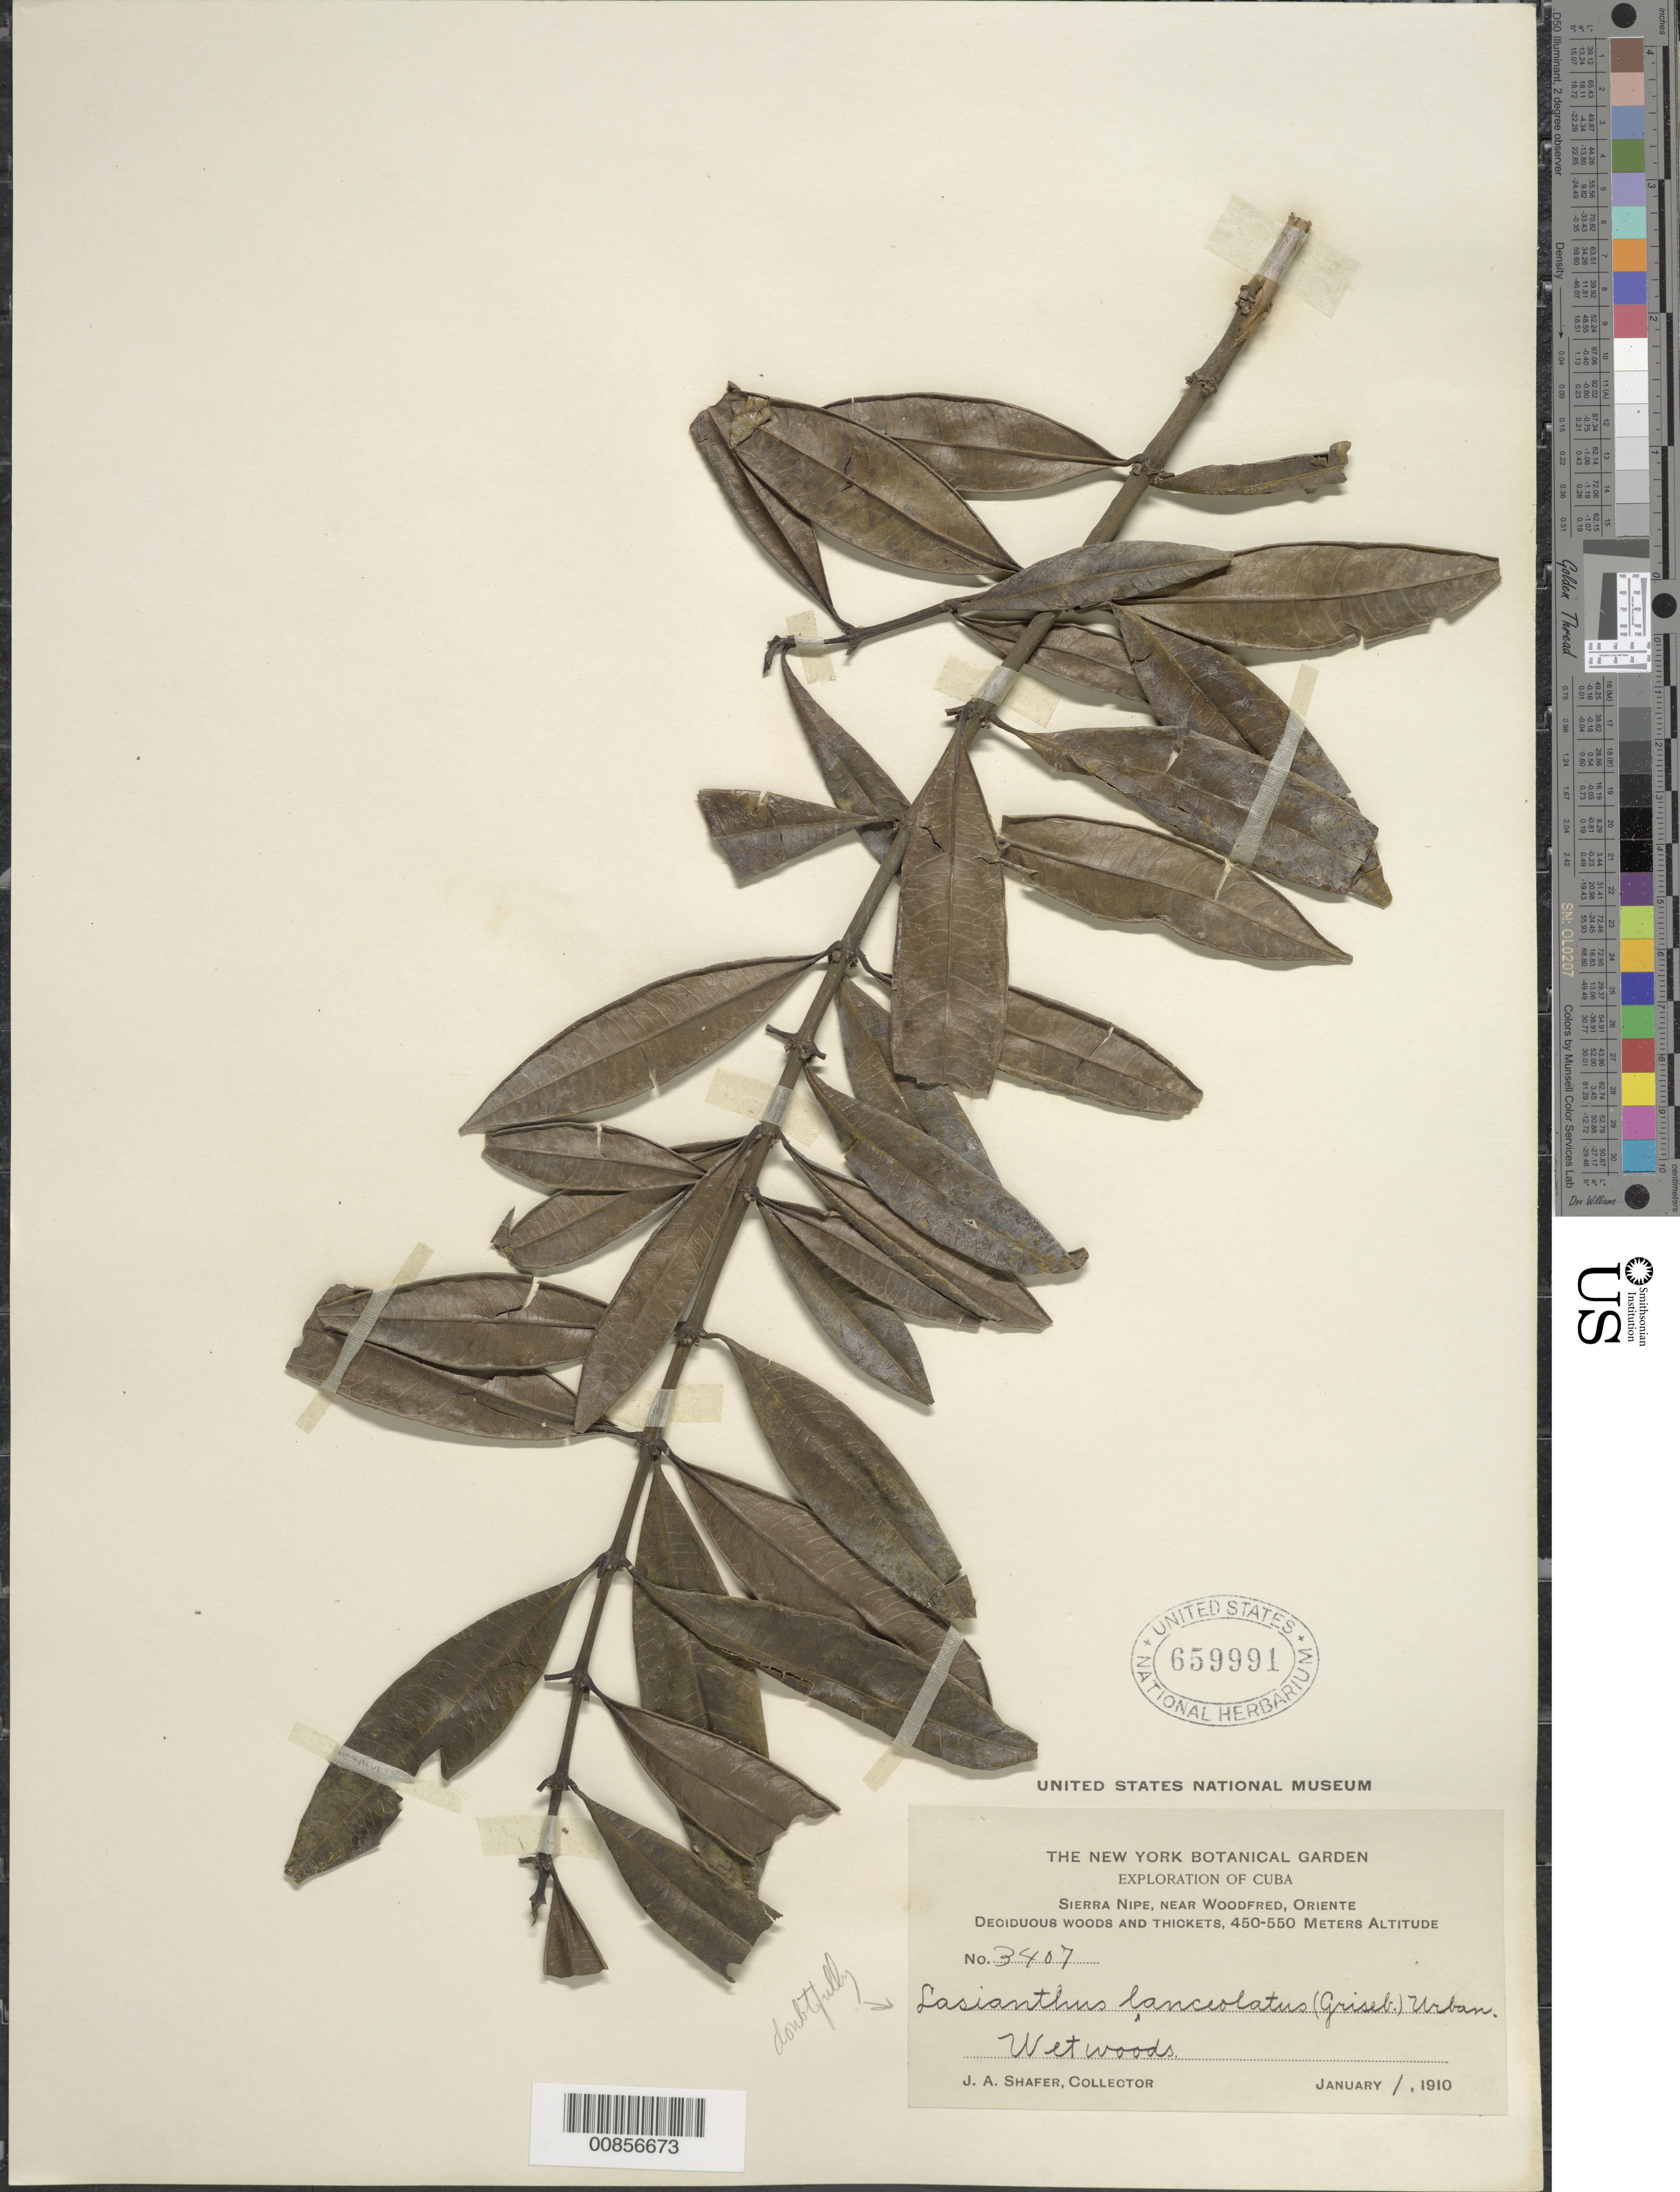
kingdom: Plantae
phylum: Tracheophyta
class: Magnoliopsida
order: Gentianales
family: Rubiaceae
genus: Lasianthus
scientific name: Lasianthus lanceolatus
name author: (Griseb.) Urb.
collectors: J. A. Shafer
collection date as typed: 01 Jan 1910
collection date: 1910-01-01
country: Cuba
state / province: Holguín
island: Cuba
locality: Sierra Nipe, near Woodfred [Oriente]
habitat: Wet deciduous woods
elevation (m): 450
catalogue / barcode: US 659991